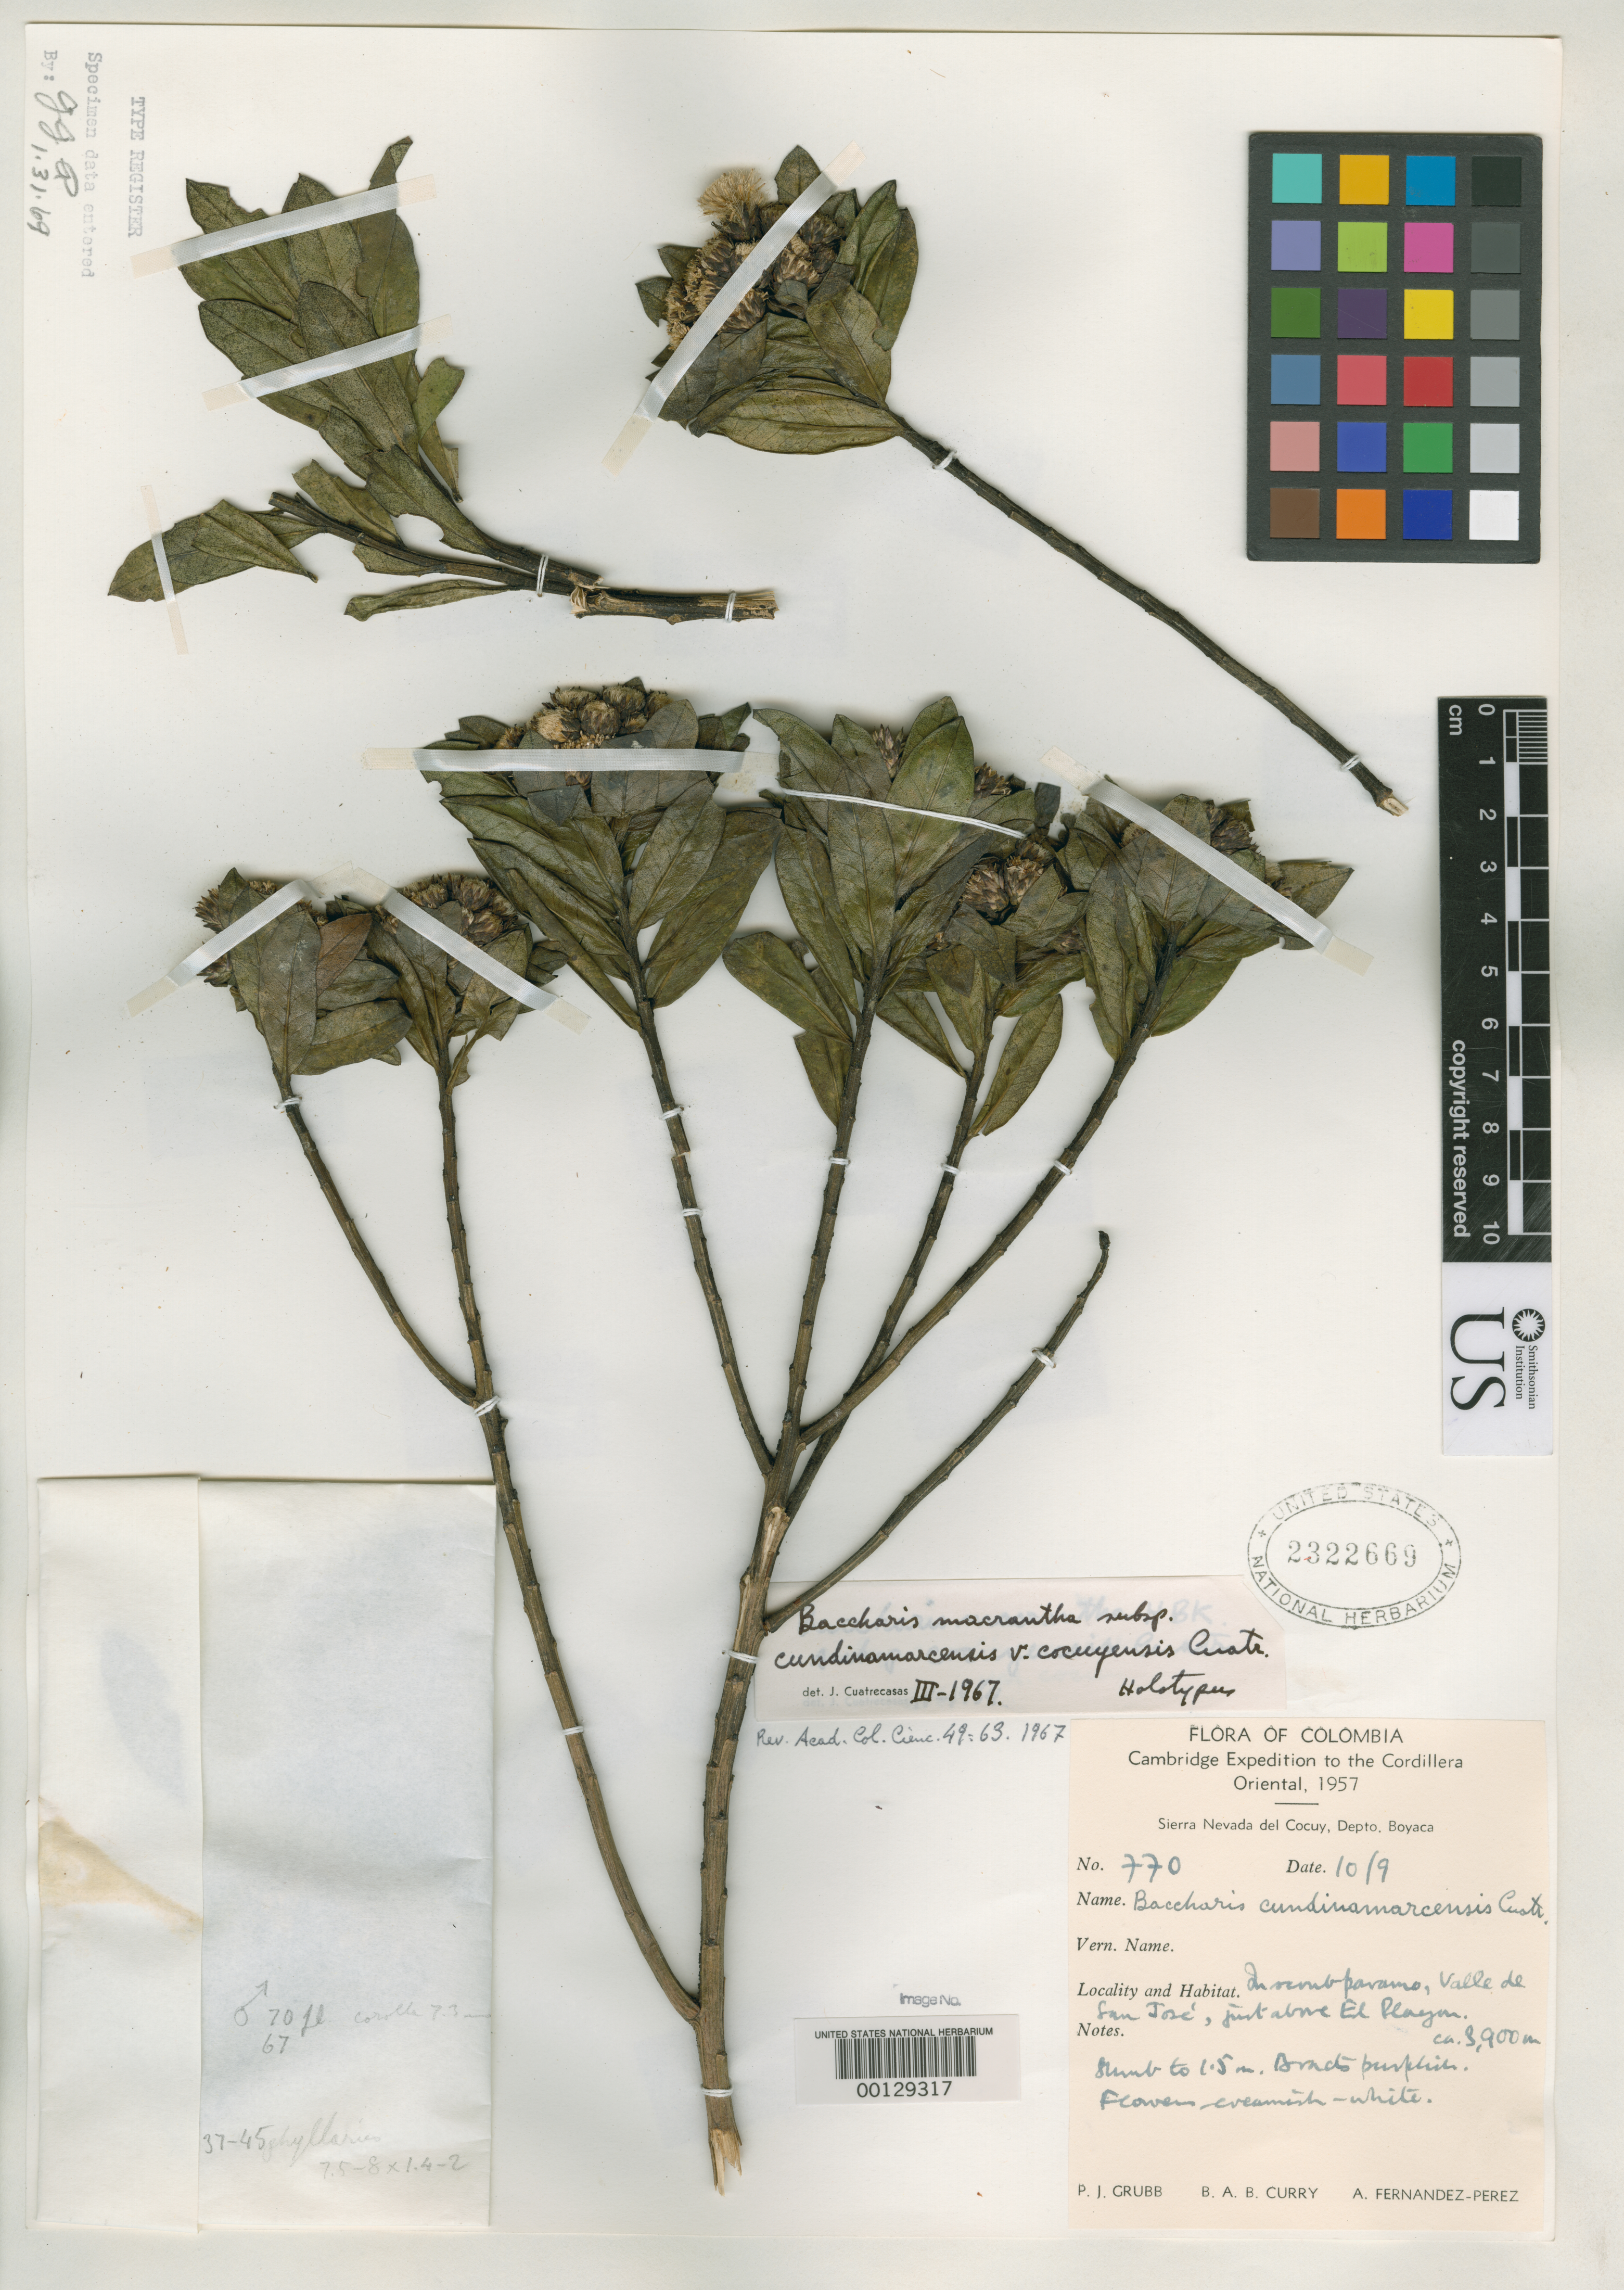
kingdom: Plantae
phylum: Tracheophyta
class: Magnoliopsida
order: Asterales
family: Asteraceae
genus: Baccharis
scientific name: Baccharis macrantha subsp. cundinamarcensis var. cocuyensis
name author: Cuatrec.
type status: Holotype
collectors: P. J. Grubb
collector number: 770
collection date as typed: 09 Oct 1957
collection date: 1957-10-09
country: Colombia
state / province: Boyacá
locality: El Playon.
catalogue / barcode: US 2322669